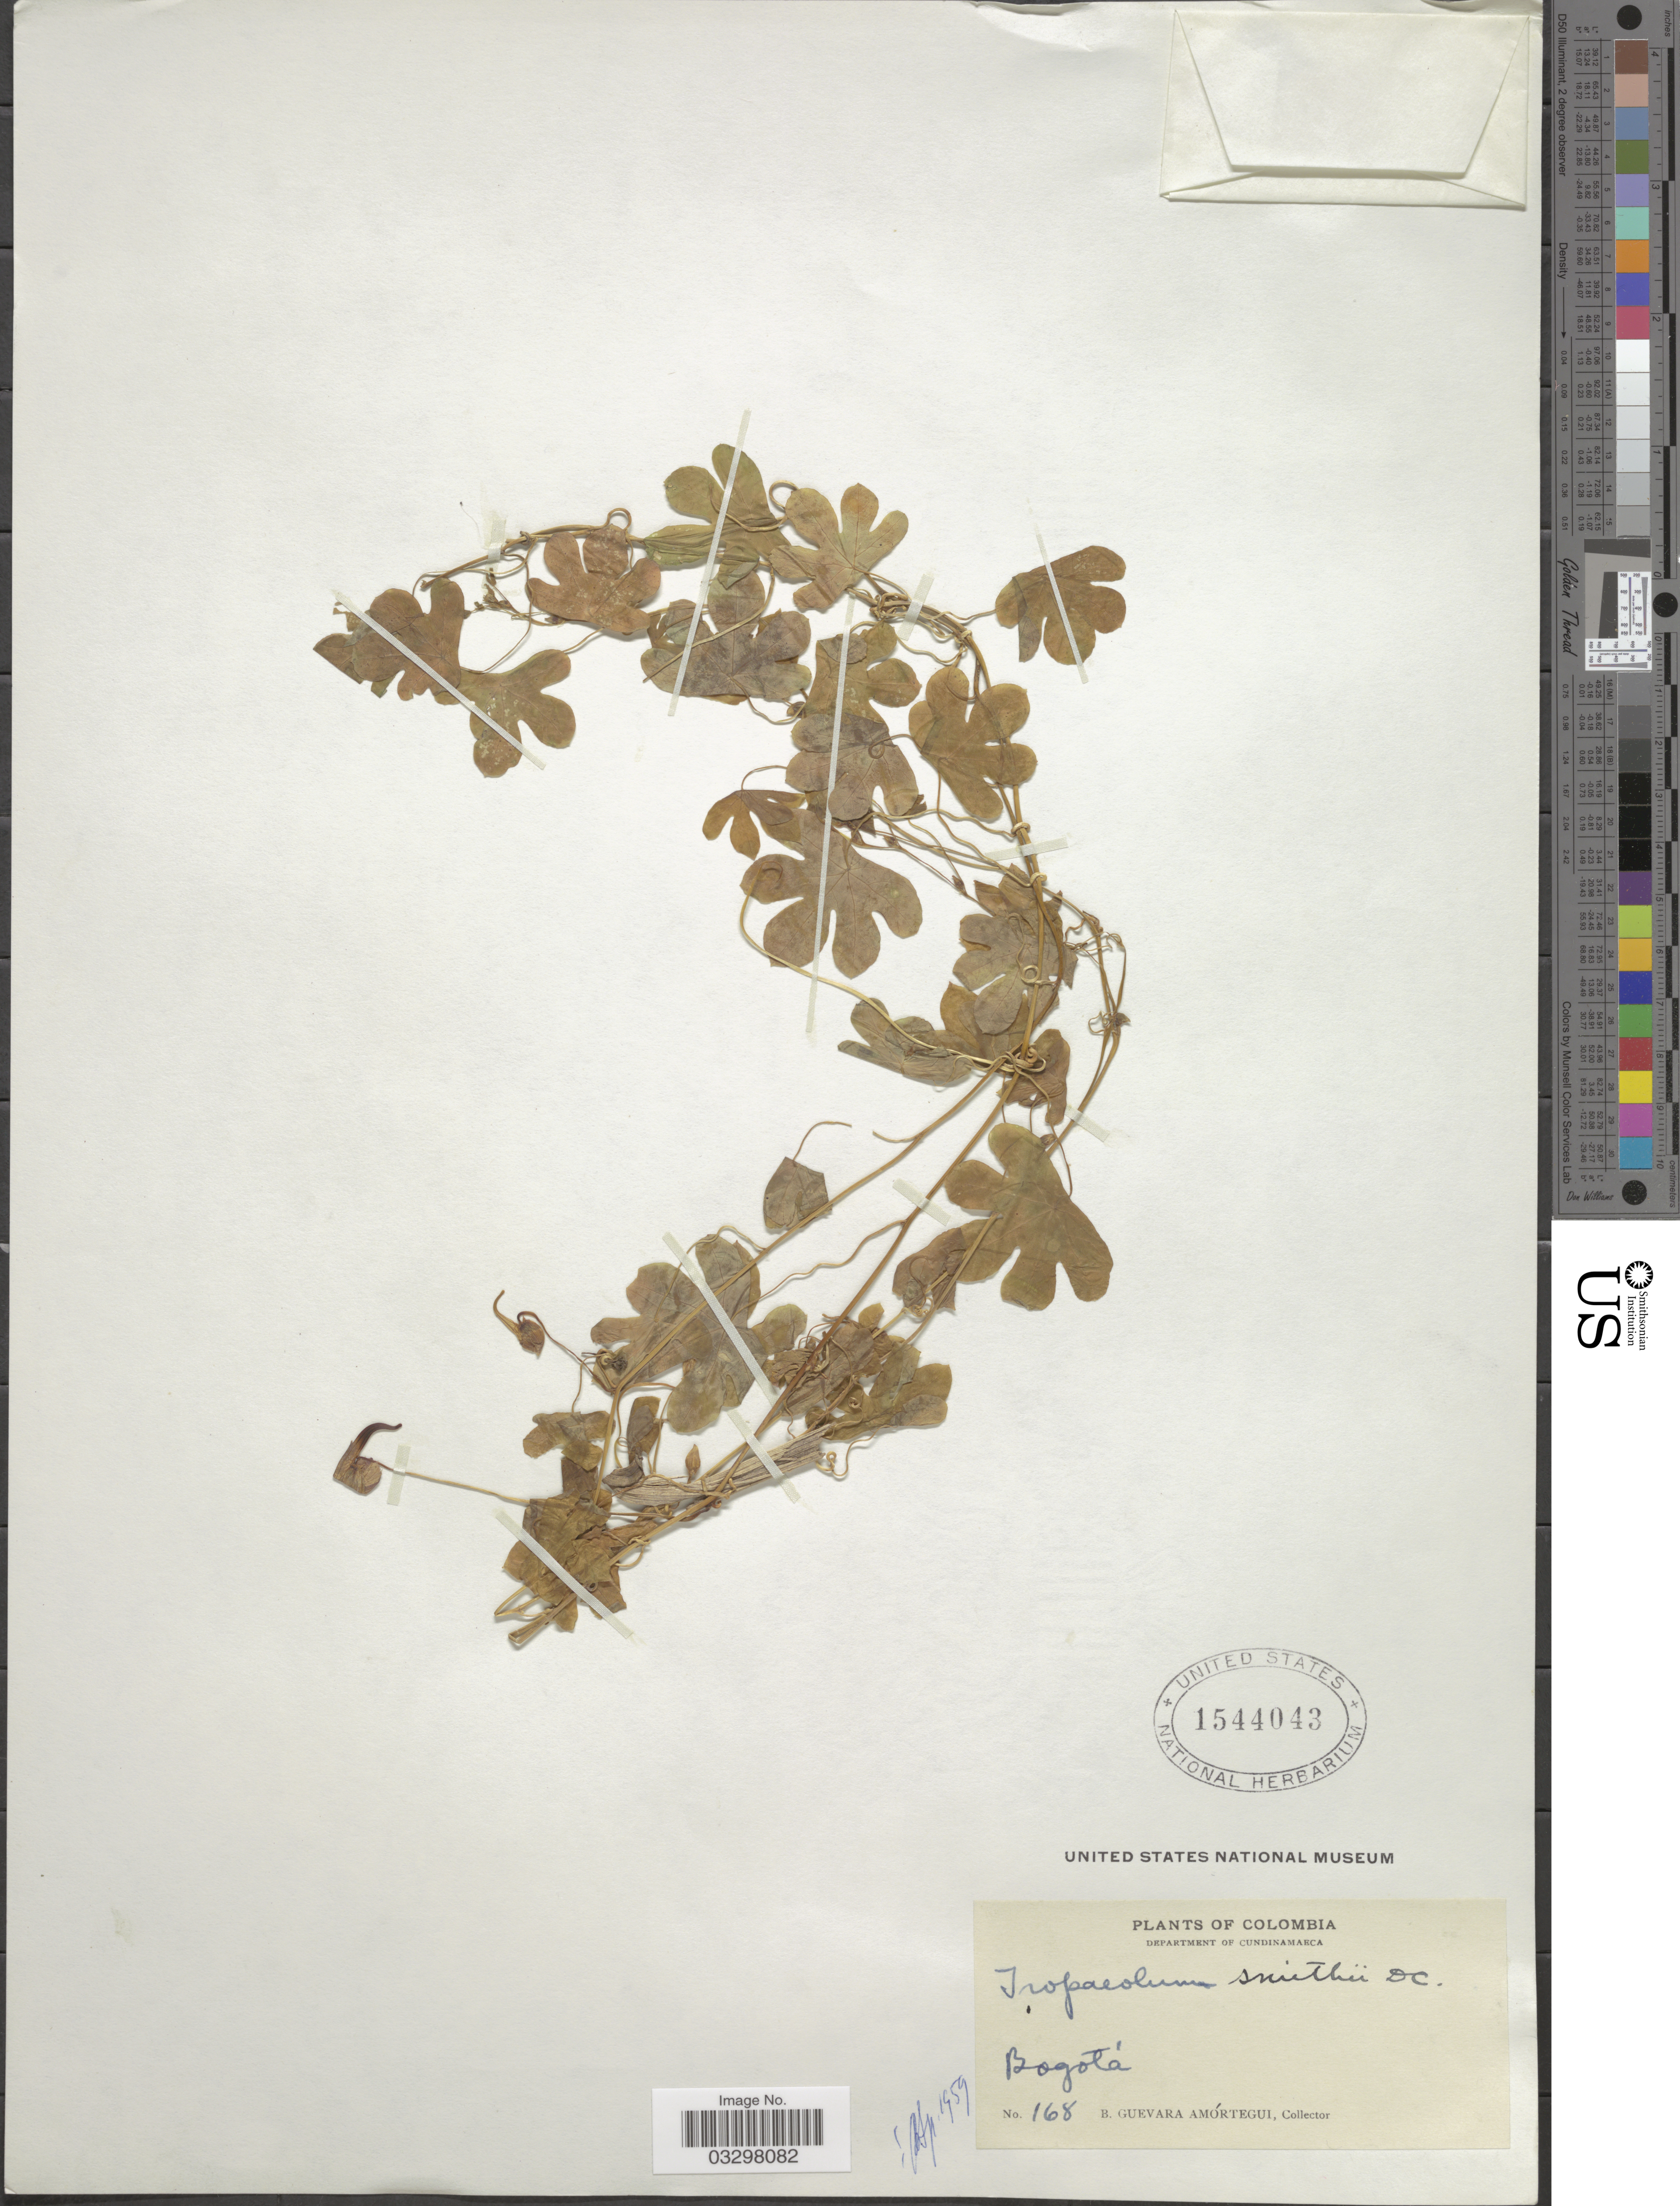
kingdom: Plantae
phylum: Tracheophyta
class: Magnoliopsida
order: Brassicales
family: Tropaeolaceae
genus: Tropaeolum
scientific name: Tropaeolum smithii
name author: DC.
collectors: B. Guevara Amortegui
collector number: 168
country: Colombia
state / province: Cundinamarca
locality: Department of Cundinamarca, Bogotá.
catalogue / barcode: US 1544043